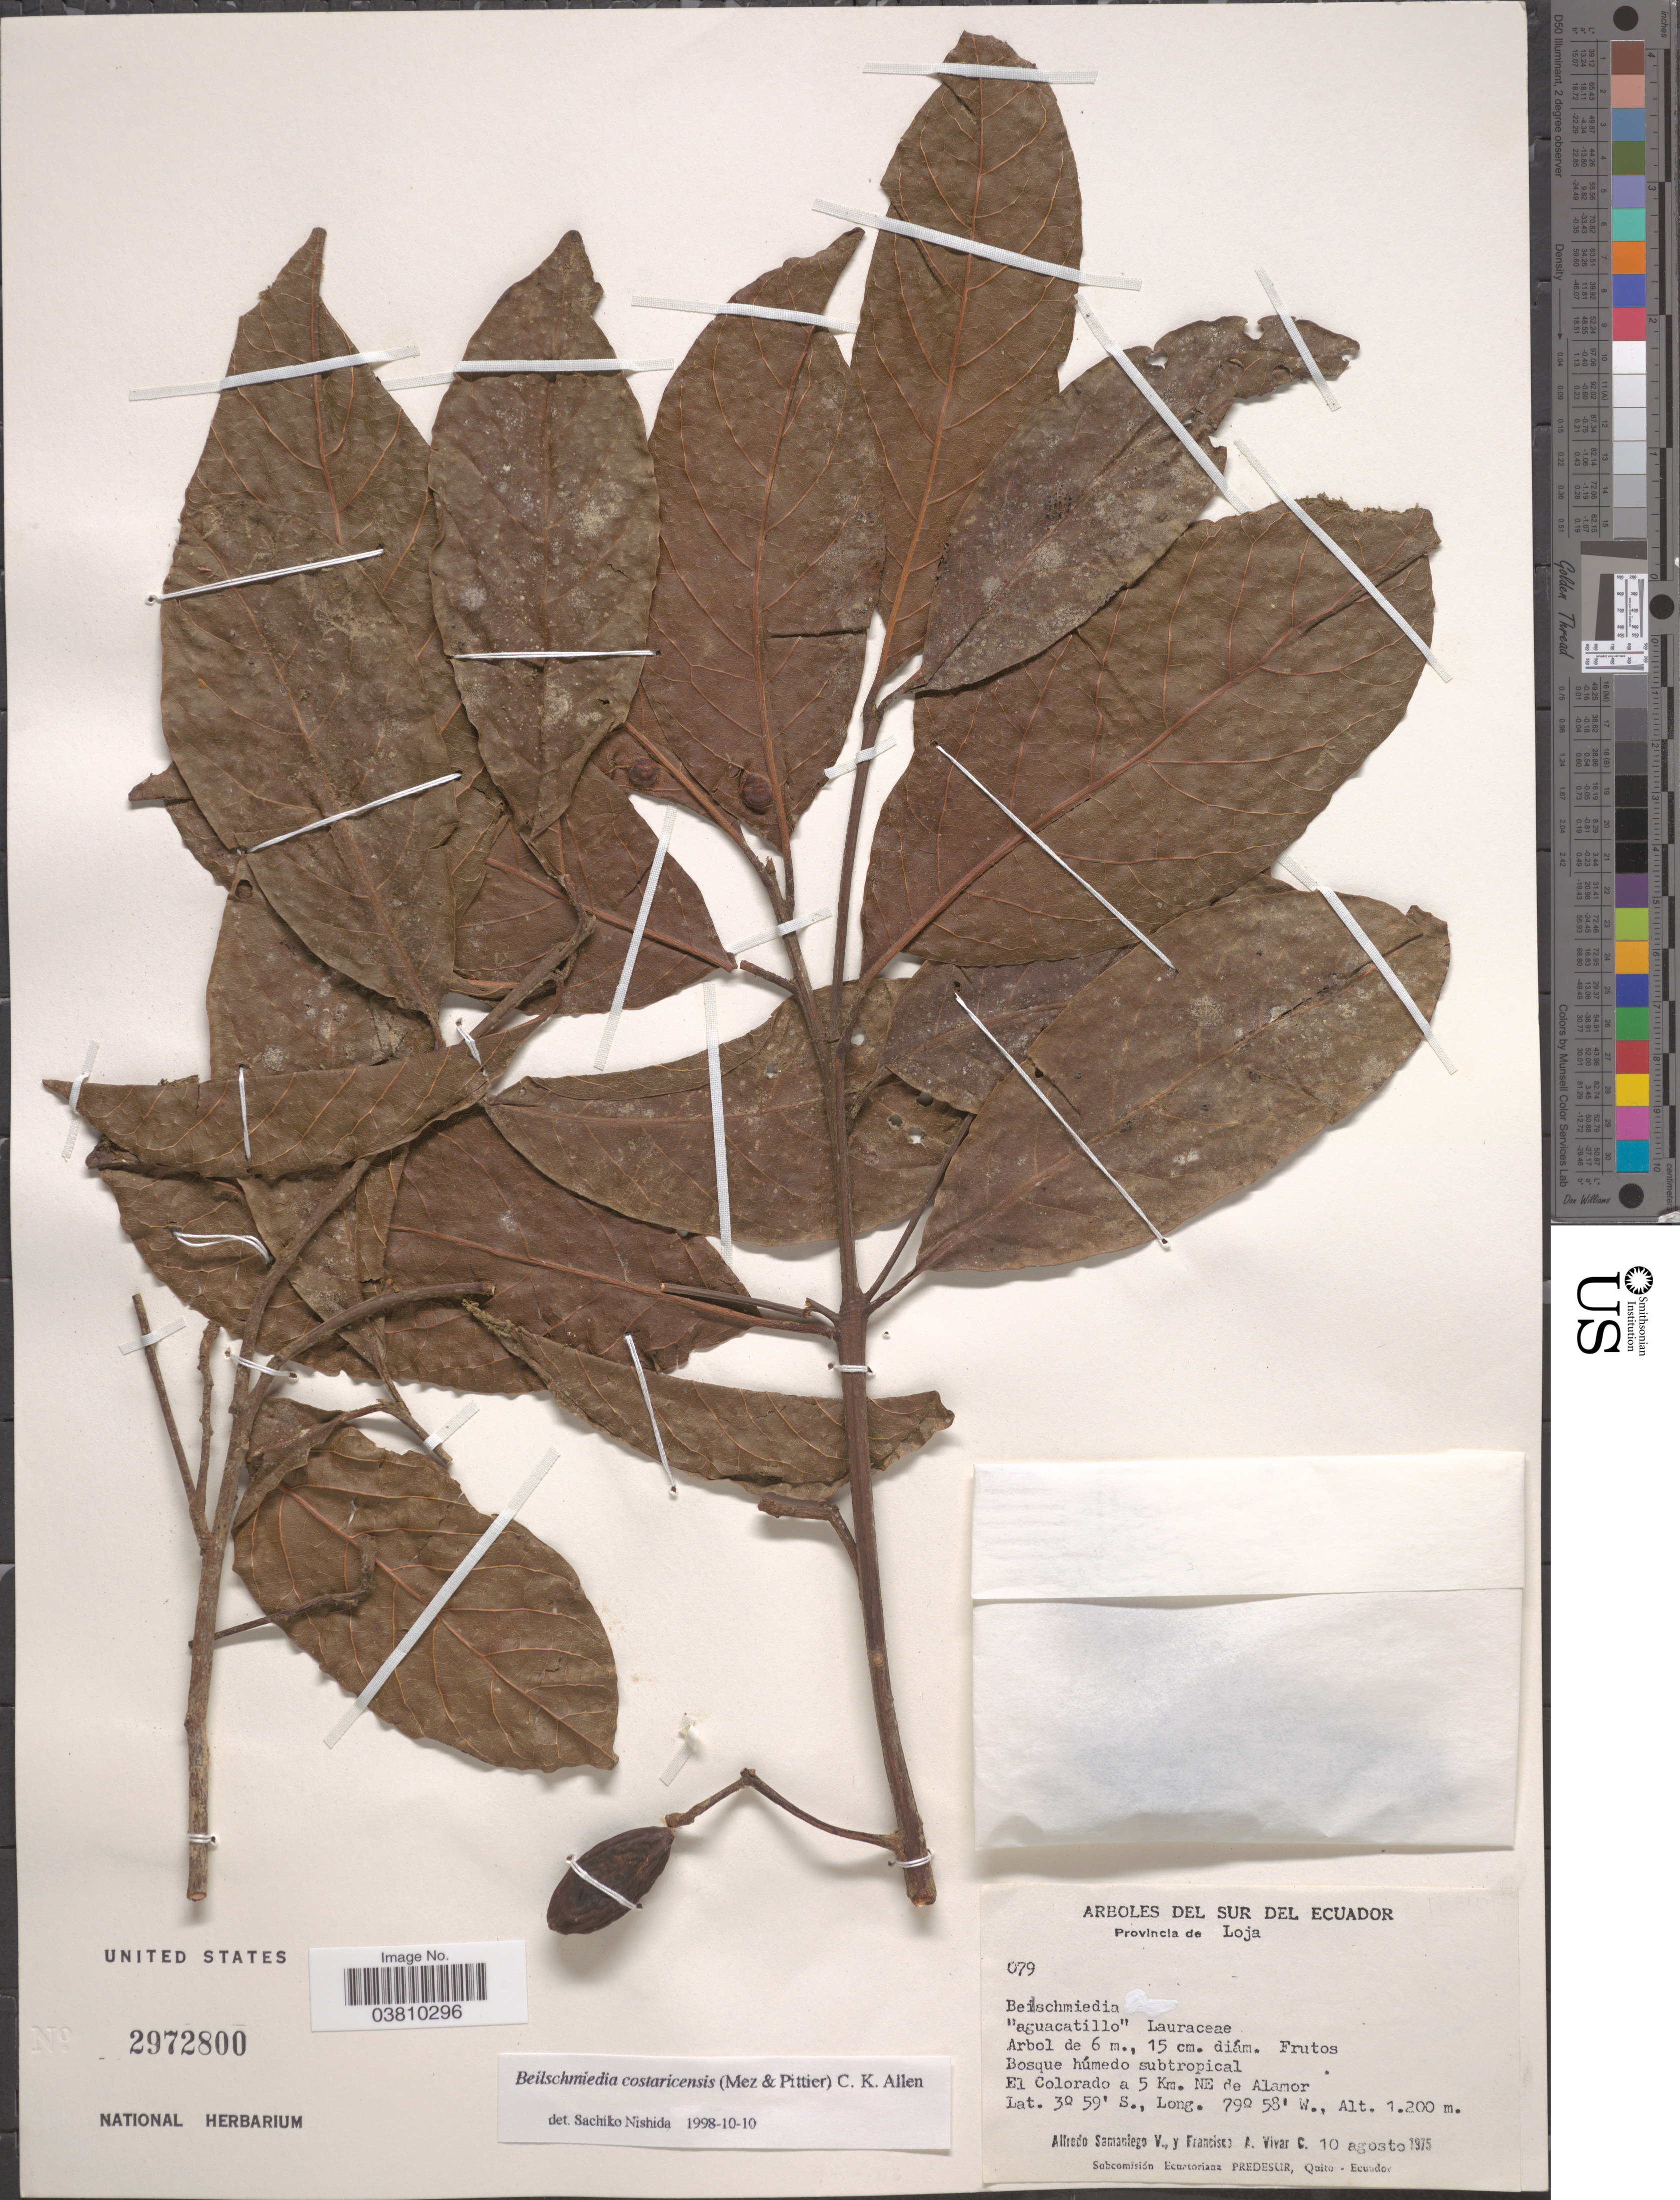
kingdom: Plantae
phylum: Tracheophyta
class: Magnoliopsida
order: Laurales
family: Lauraceae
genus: Beilschmiedia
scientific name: Beilschmiedia costaricensis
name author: (Mez & Pittier) C.K. Allen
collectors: A. V. Samaniego & F. A. Vivar C.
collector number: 079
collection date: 1975-08-10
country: Ecuador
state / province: Loja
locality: Del Sur del Ecuador. El Colorado a 5 Km. NE de Alamor.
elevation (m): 1200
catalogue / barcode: US 2972800